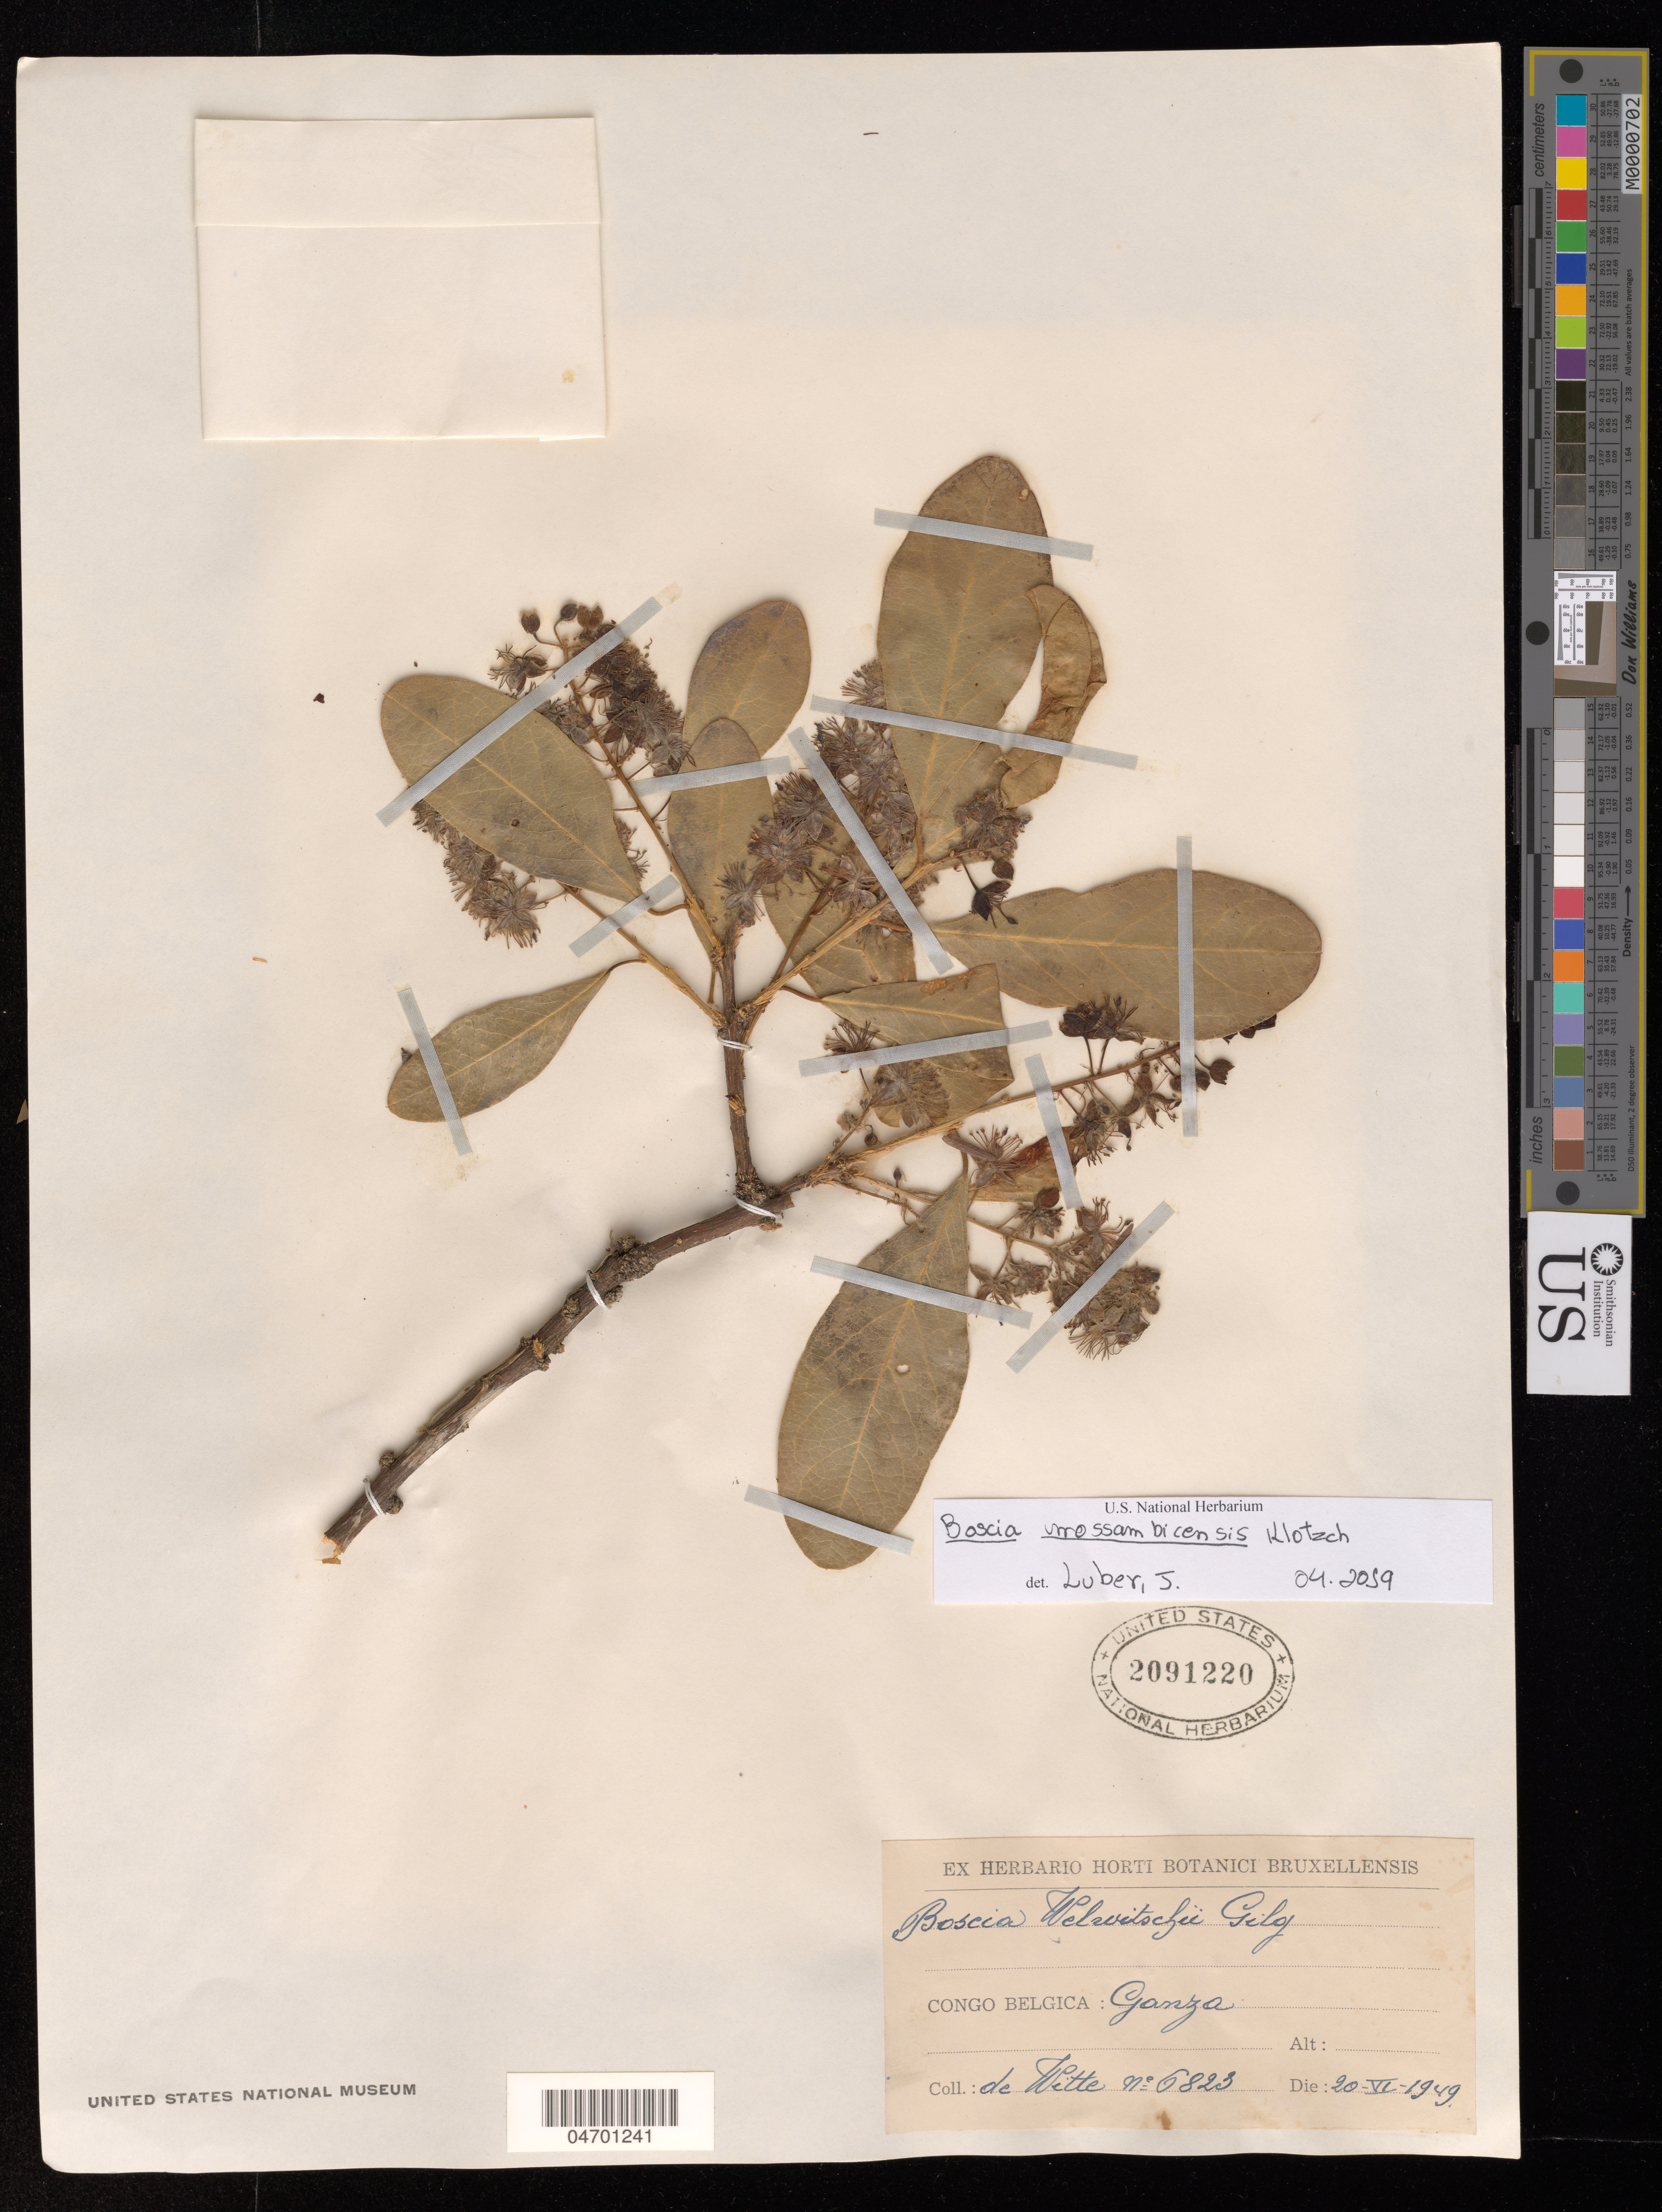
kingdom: Plantae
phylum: Tracheophyta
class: Magnoliopsida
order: Brassicales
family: Capparaceae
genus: Boscia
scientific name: Boscia mossambicensis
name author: Klotzsch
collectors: -. de Witte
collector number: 6823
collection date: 1949-06-20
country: Congo, Democratic Republic of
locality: Congo Belgica: Ganza.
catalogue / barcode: US 2091220